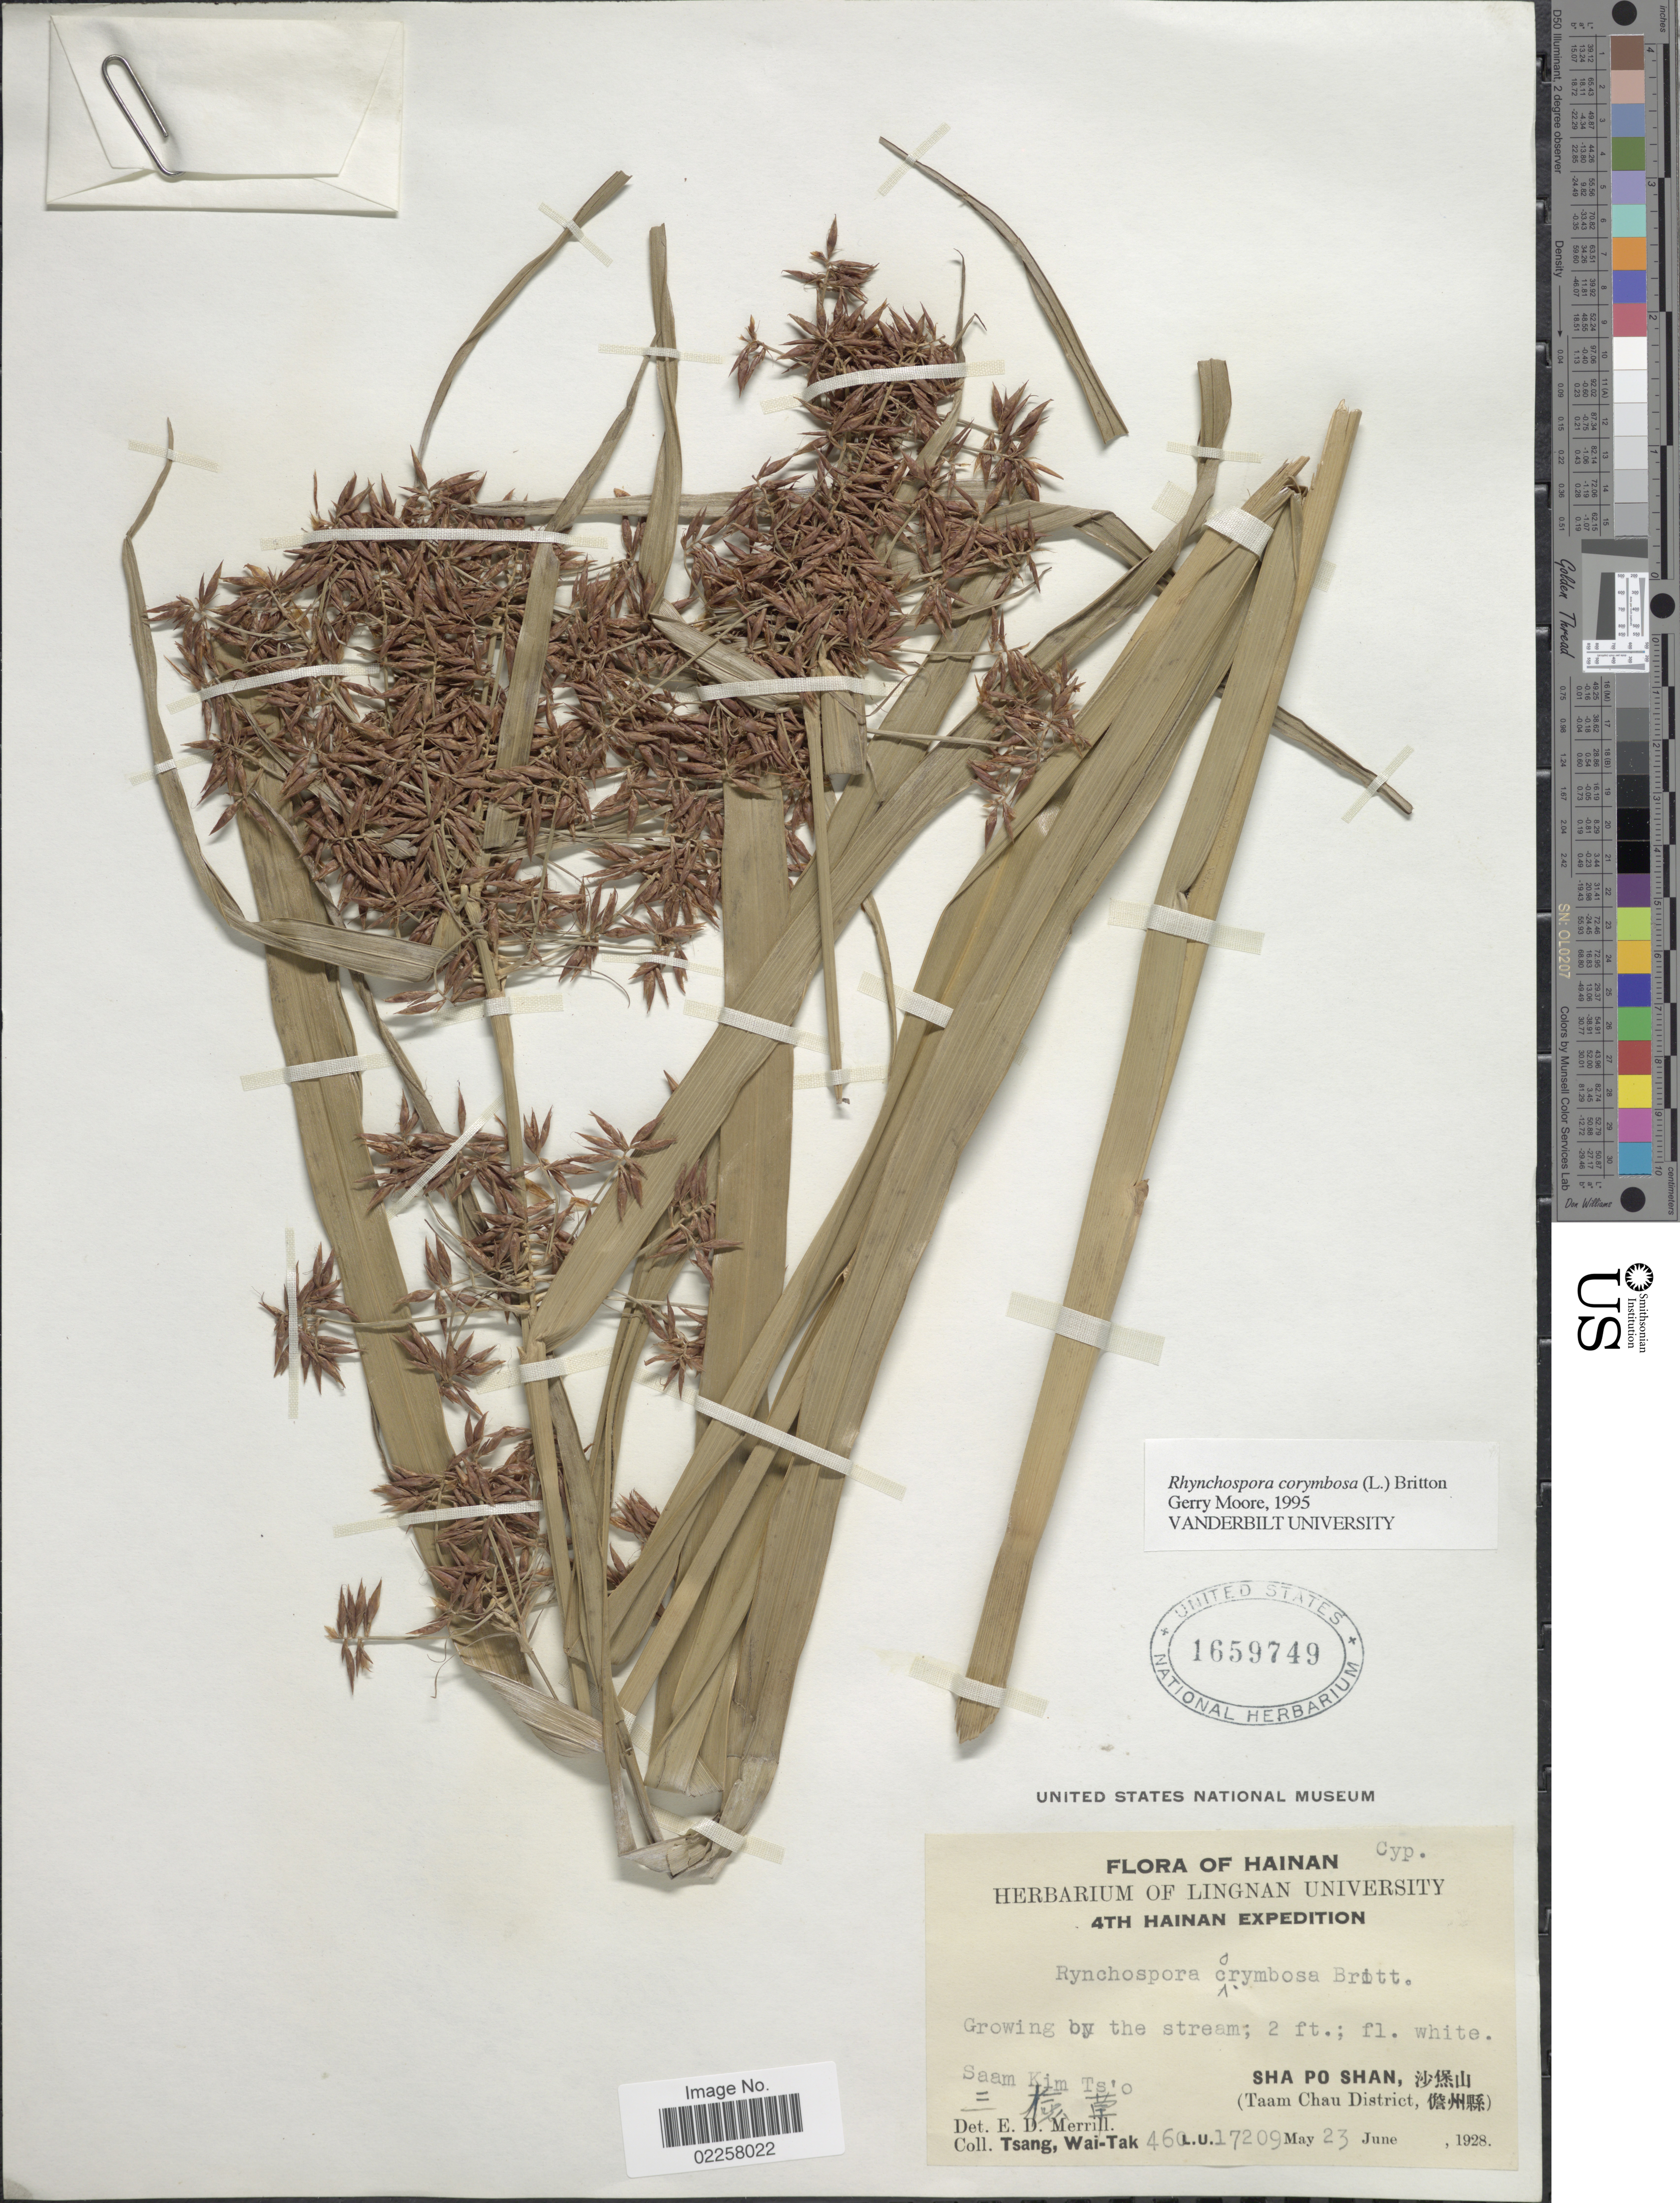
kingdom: Plantae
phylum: Tracheophyta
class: Liliopsida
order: Poales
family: Cyperaceae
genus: Rhynchospora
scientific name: Rhynchospora corymbosa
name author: (L.) Britton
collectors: W. T. Tsang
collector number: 460/L.U.17209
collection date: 1928-06-23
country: China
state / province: Hainan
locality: Sha Po Shan. (Taa, Chau District). Saam Kim Ts'o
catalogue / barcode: US 1659749